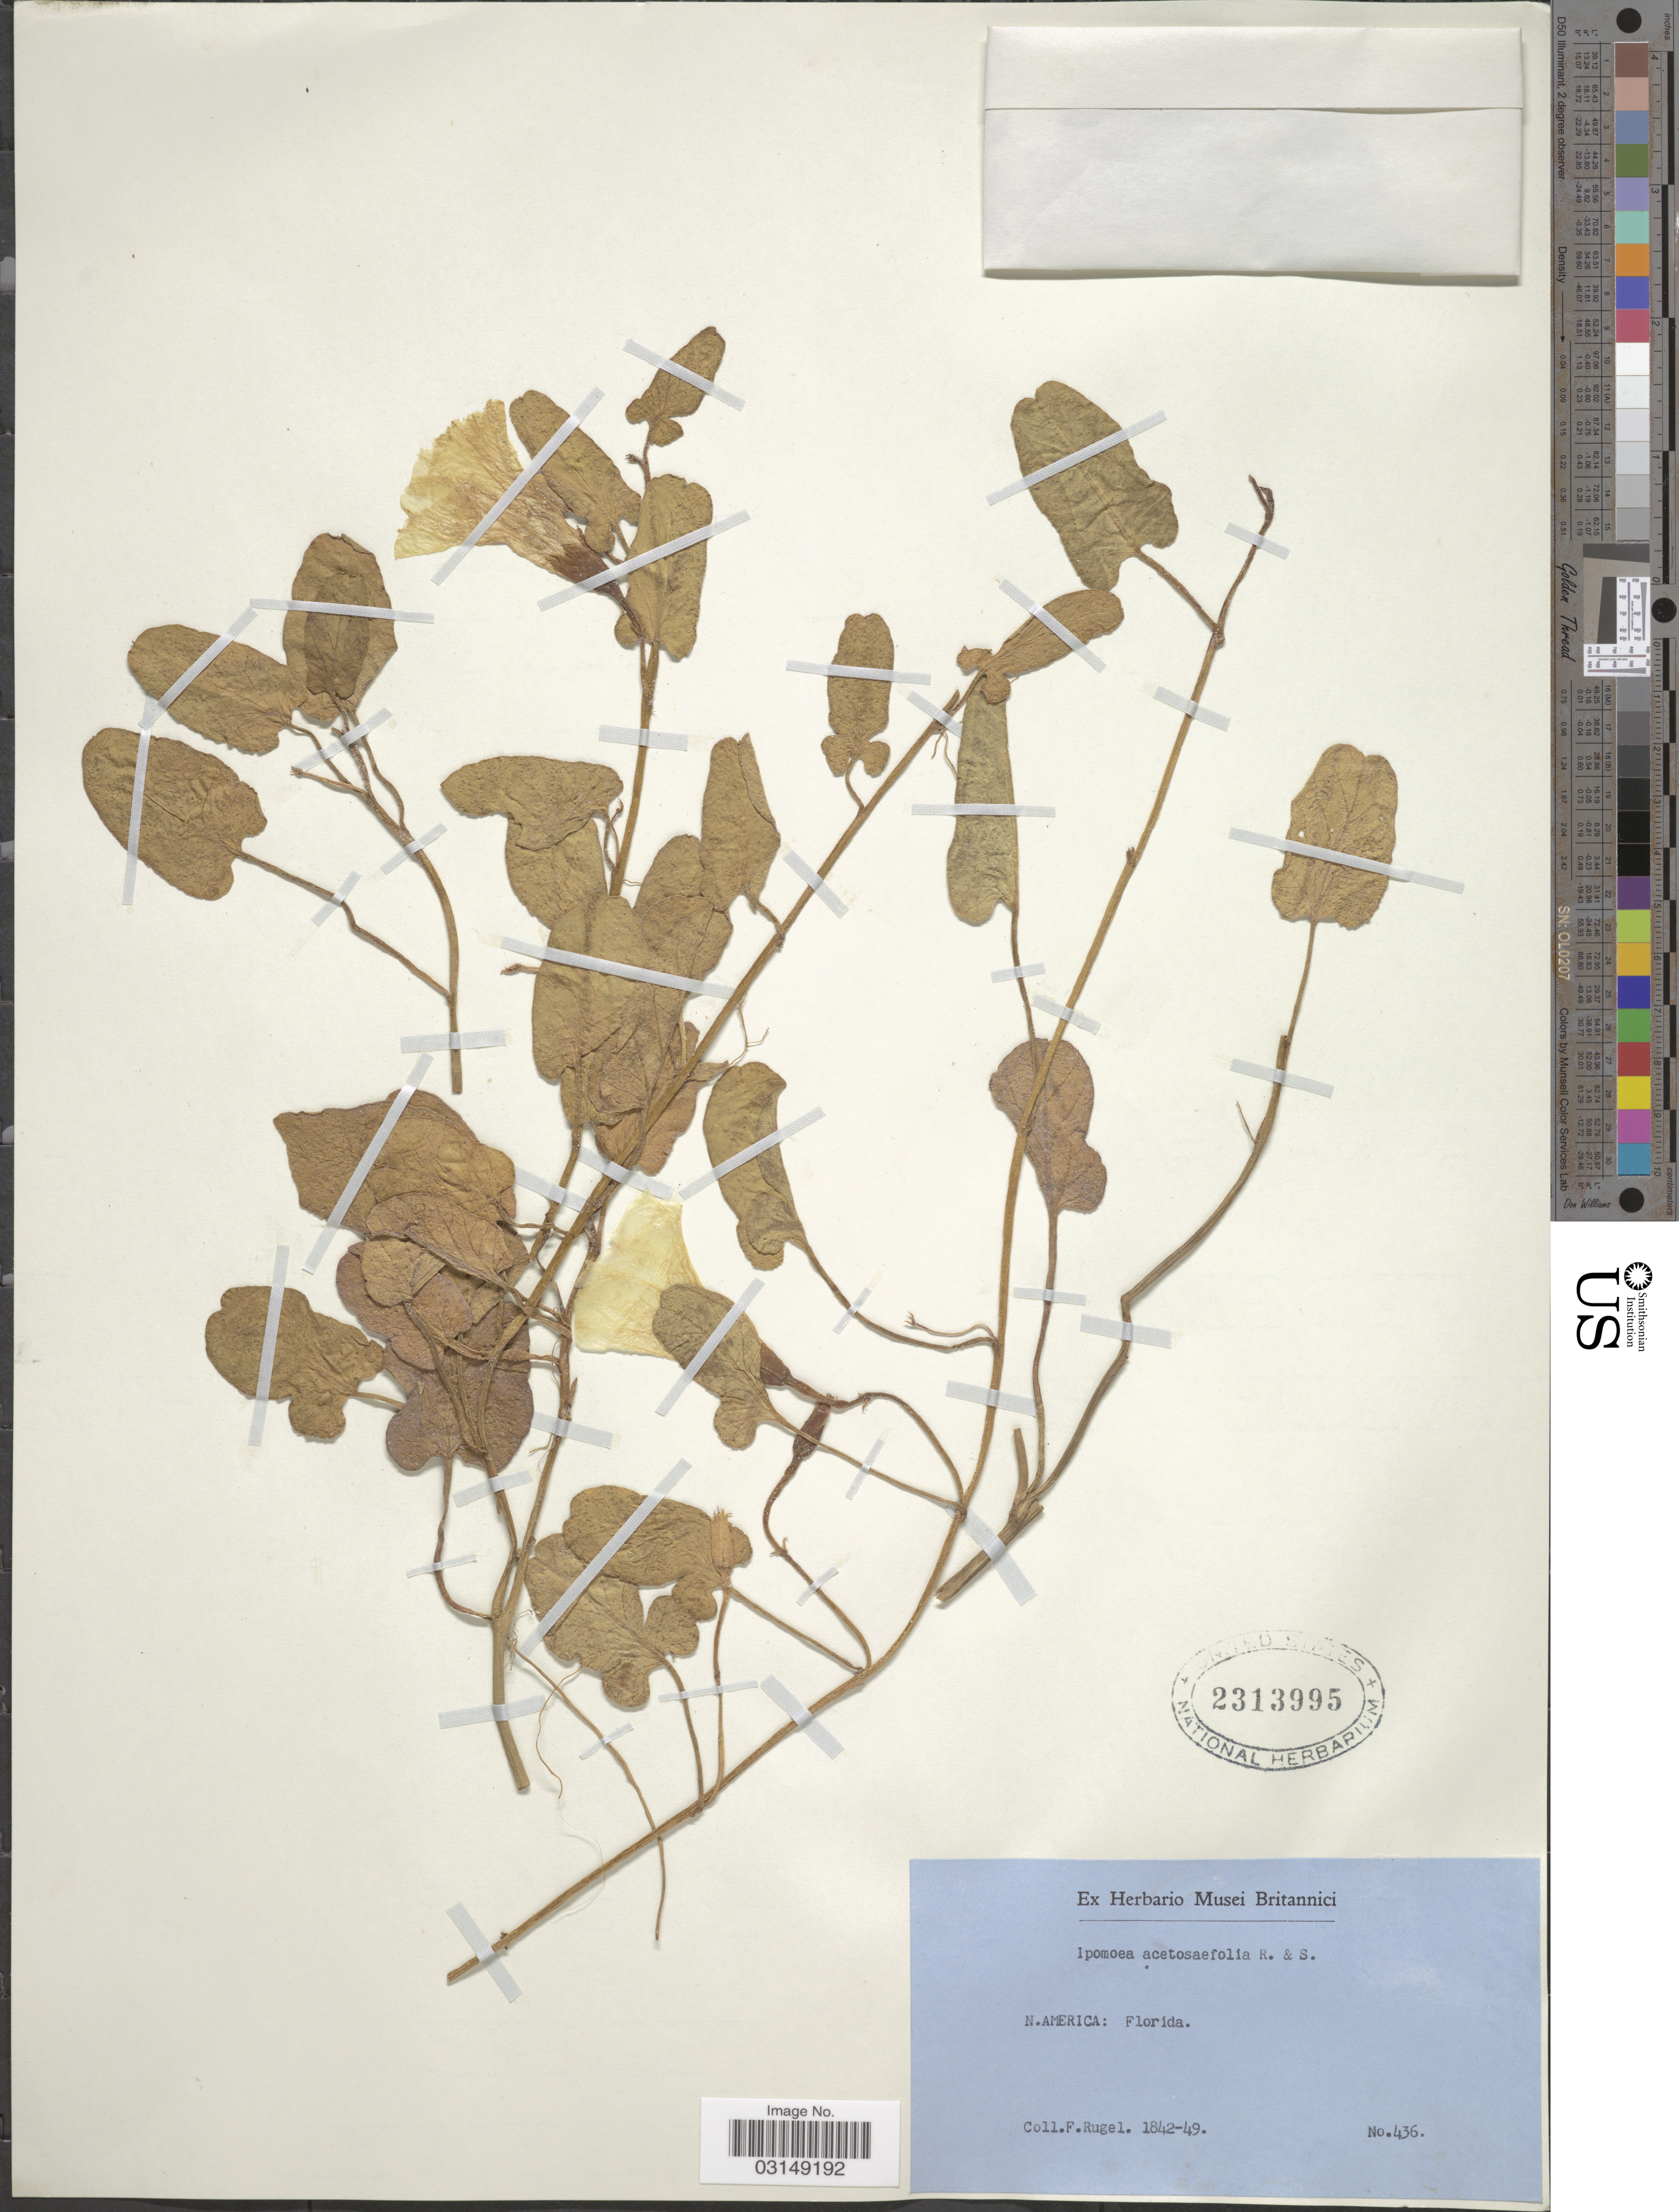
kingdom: Plantae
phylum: Tracheophyta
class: Magnoliopsida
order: Solanales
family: Convolvulaceae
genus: Ipomoea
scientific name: Ipomoea stolonifera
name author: (Cirillo) J.F. Gmel.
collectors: F. Rugel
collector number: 436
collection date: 1842/1849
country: United States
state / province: Florida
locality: N. America.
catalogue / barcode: US 2313995